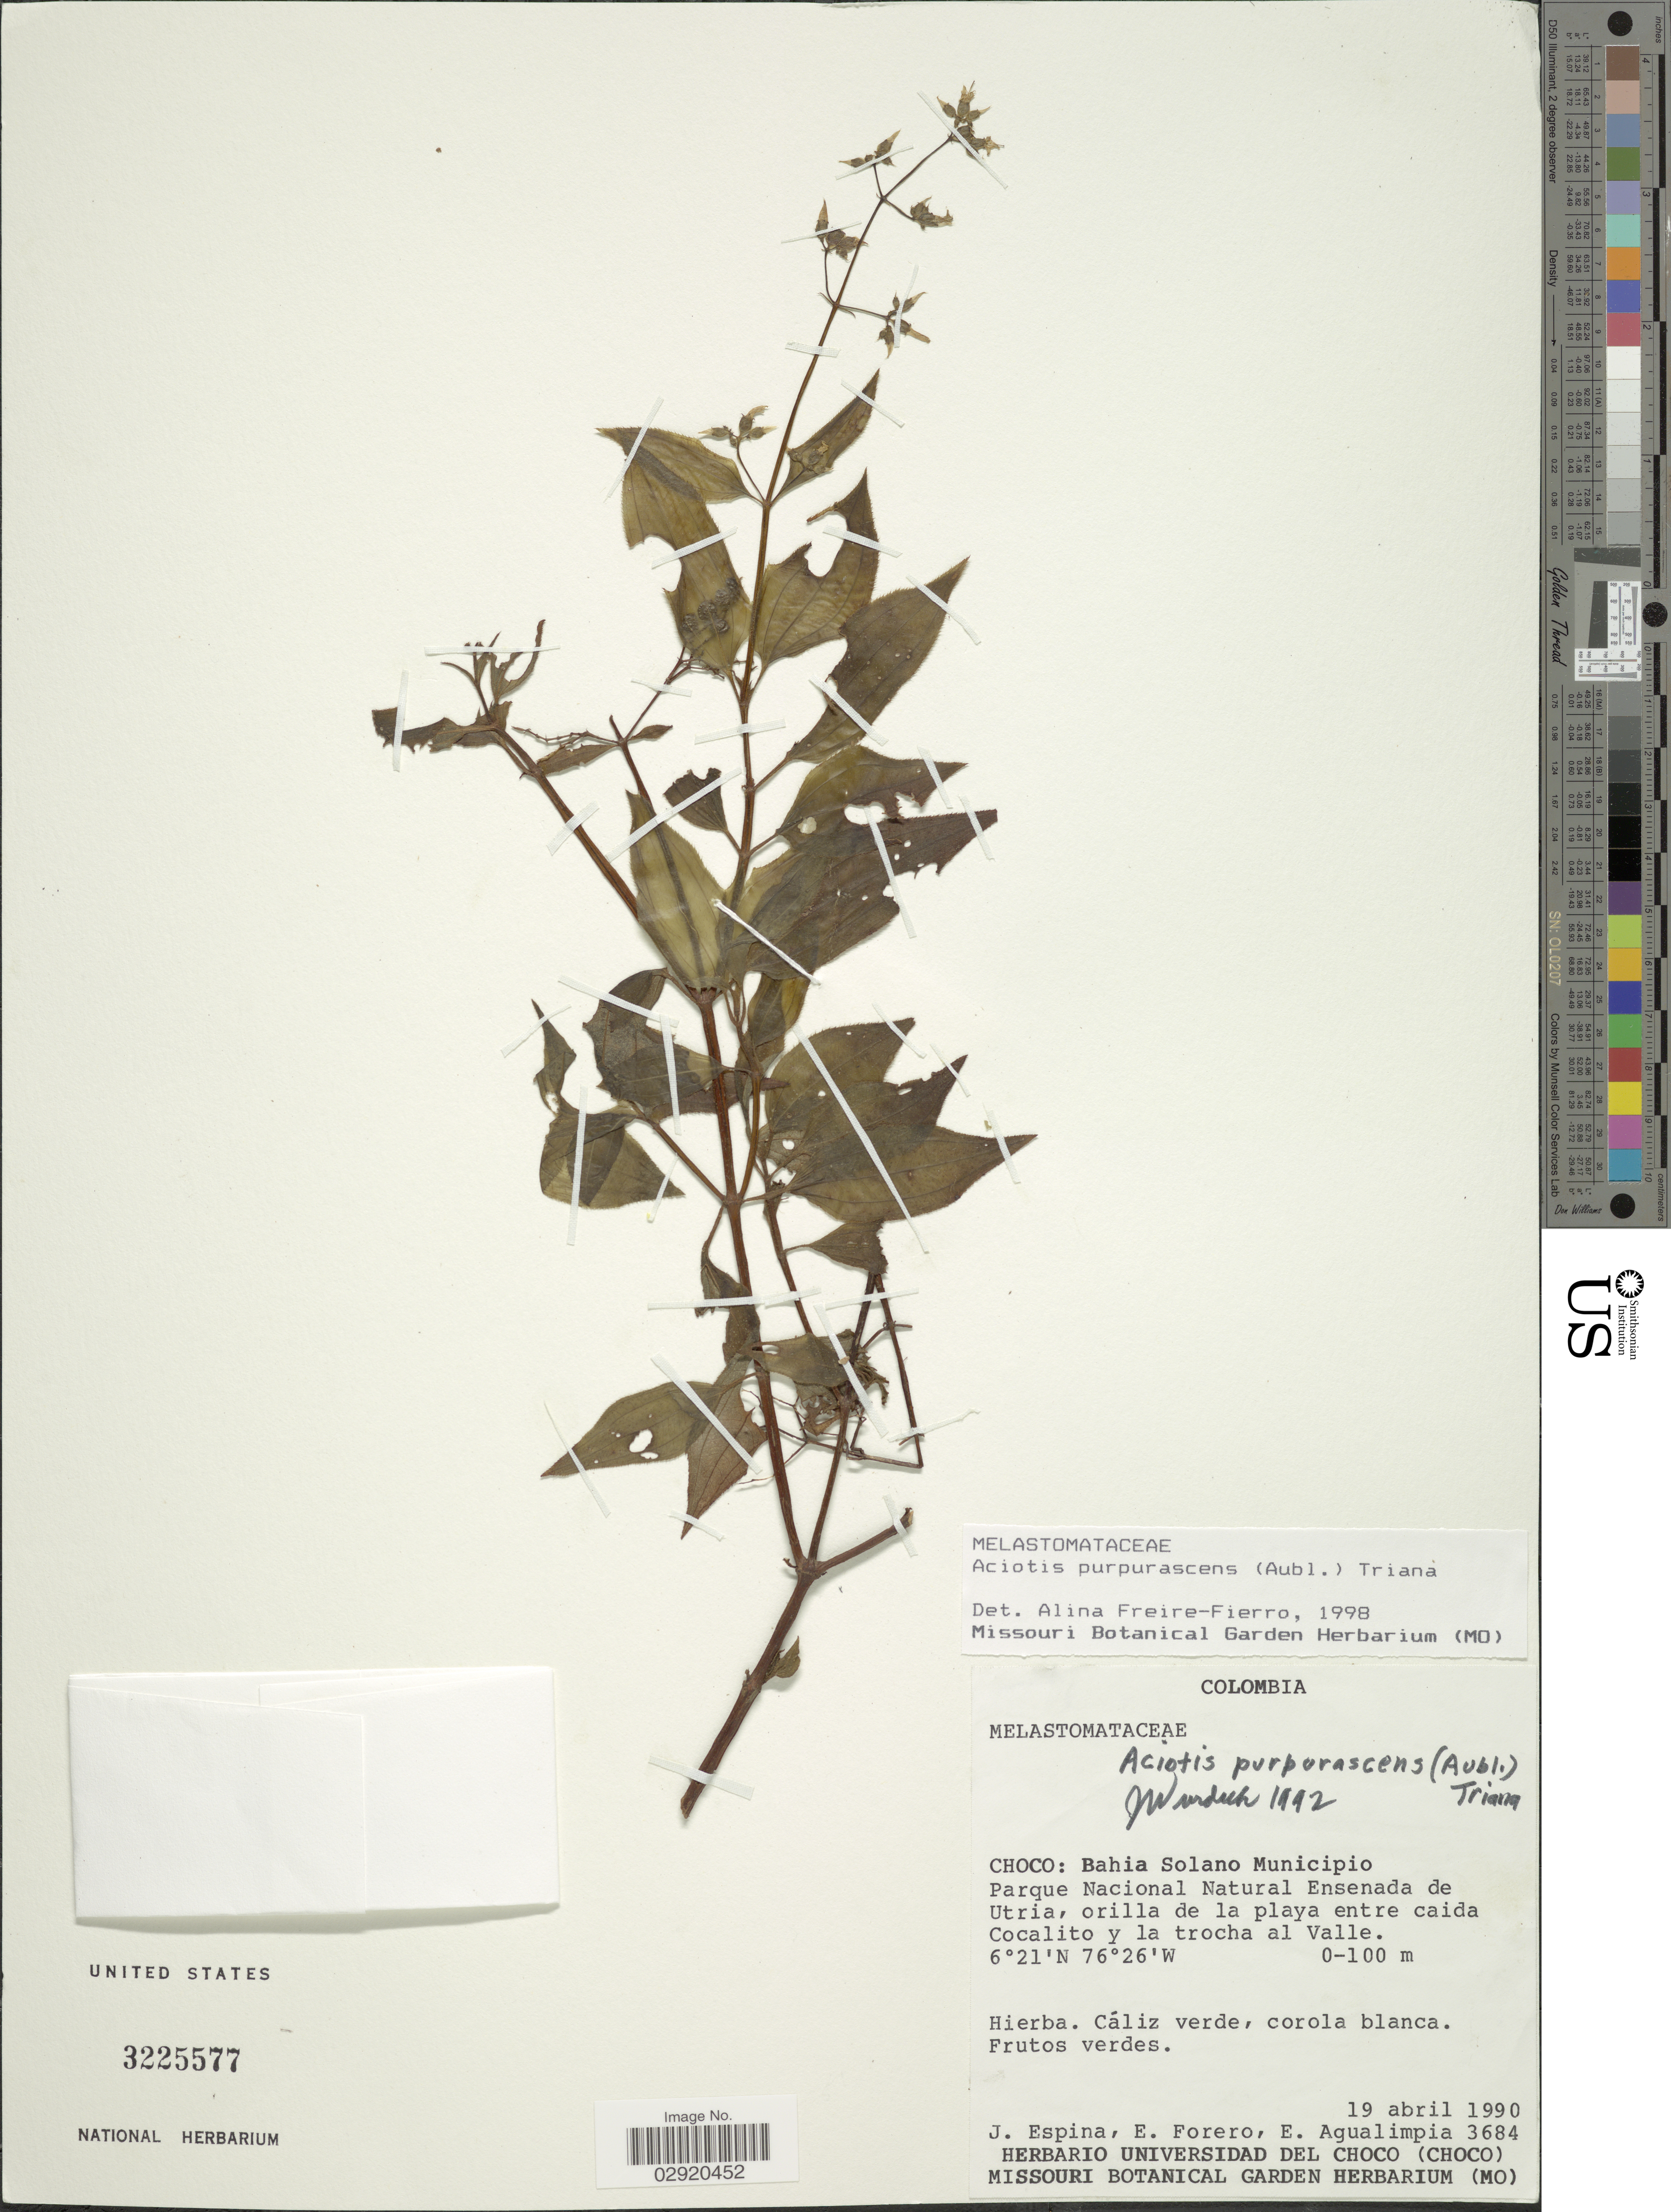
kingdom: Plantae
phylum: Tracheophyta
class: Magnoliopsida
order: Myrtales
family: Melastomataceae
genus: Aciotis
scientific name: Aciotis purpurascens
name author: (Aubl.) Triana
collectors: J. Espina, E. Forero & E. D. Agualimpia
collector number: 3684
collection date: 1990-04-19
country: Colombia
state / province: Chocó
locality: Choco: Bahia Solano Municipio. Parque Nacional Natural Ensenada de Utria, orilla de la playa entre caida Cocalito y la trocha al Valle.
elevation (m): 0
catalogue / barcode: US 3225577